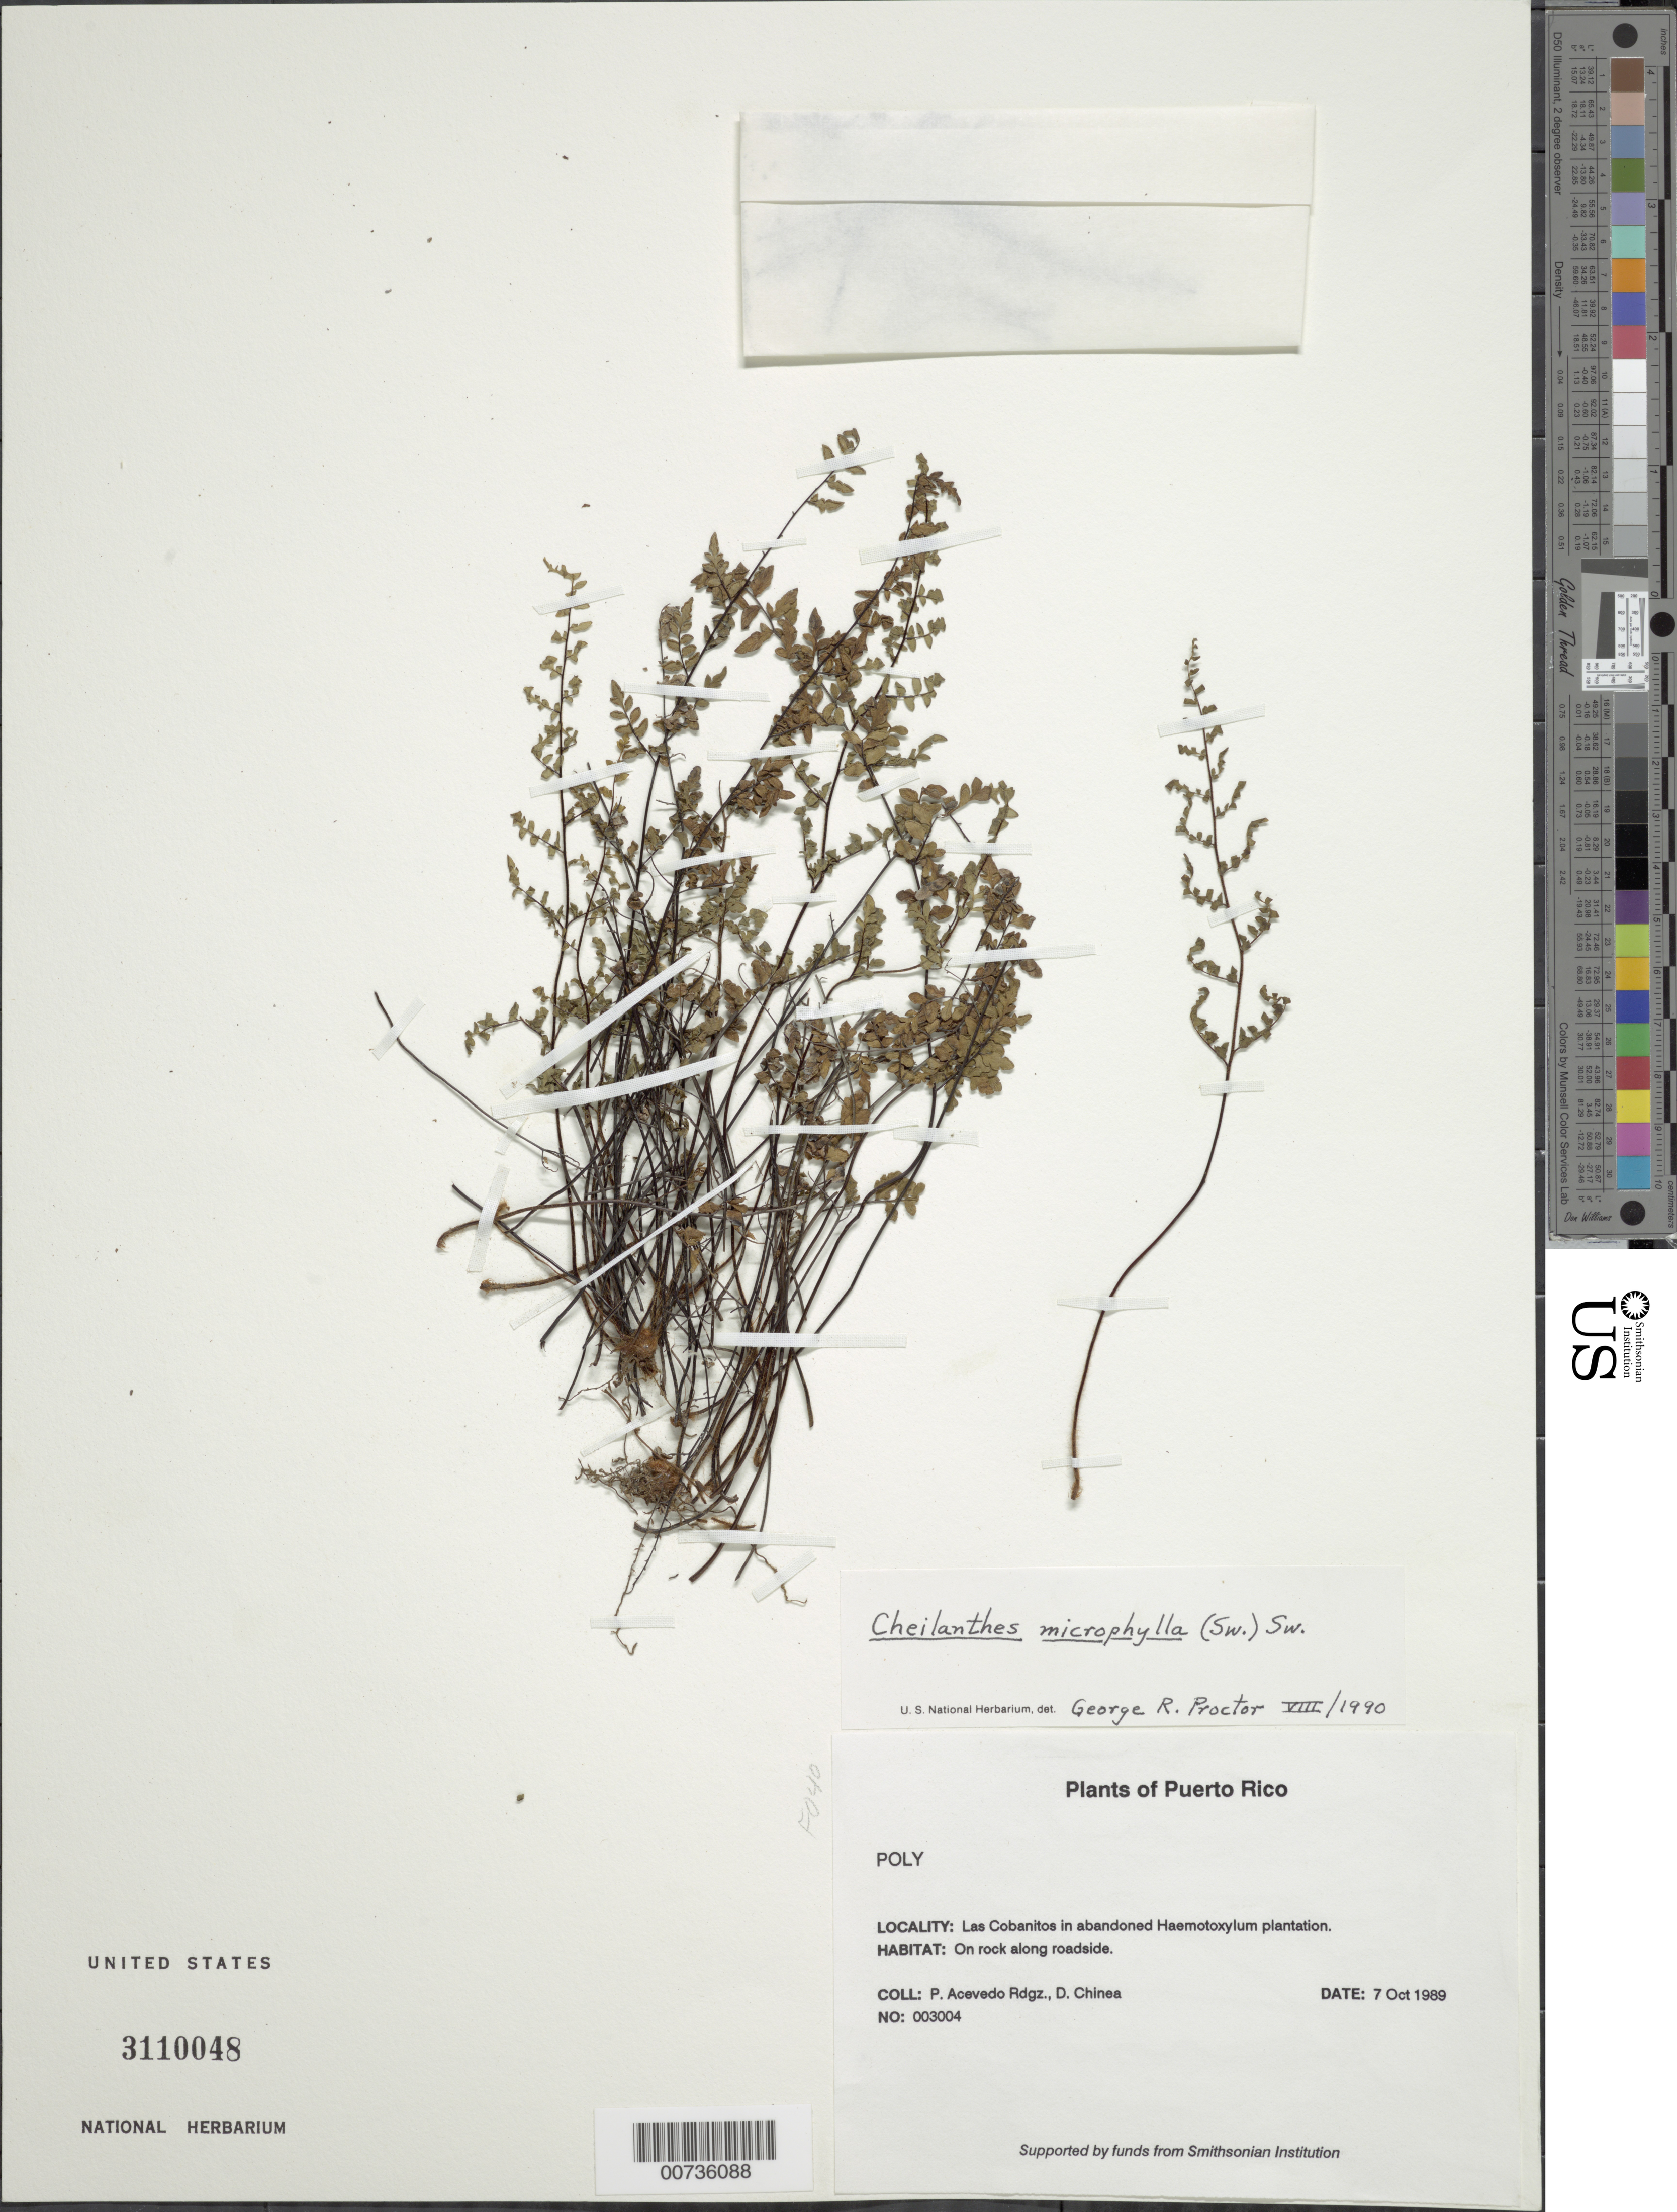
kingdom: Plantae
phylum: Tracheophyta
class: Polypodiopsida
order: Polypodiales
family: Pteridaceae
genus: Myriopteris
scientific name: Myriopteris microphylla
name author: (Sw.) Grusz & Windham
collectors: P. Acevedo-Rodr. & D. Chinea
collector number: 3004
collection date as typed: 07 Oct 1989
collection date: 1989-10-07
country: Puerto Rico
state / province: Guánica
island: Puerto Rico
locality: Guanica; Guánica Forest Reserve: Las Cobanitos trail, in abandoned Haemotoxylum plantation.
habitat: On rock along roadside.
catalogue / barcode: US 3110048